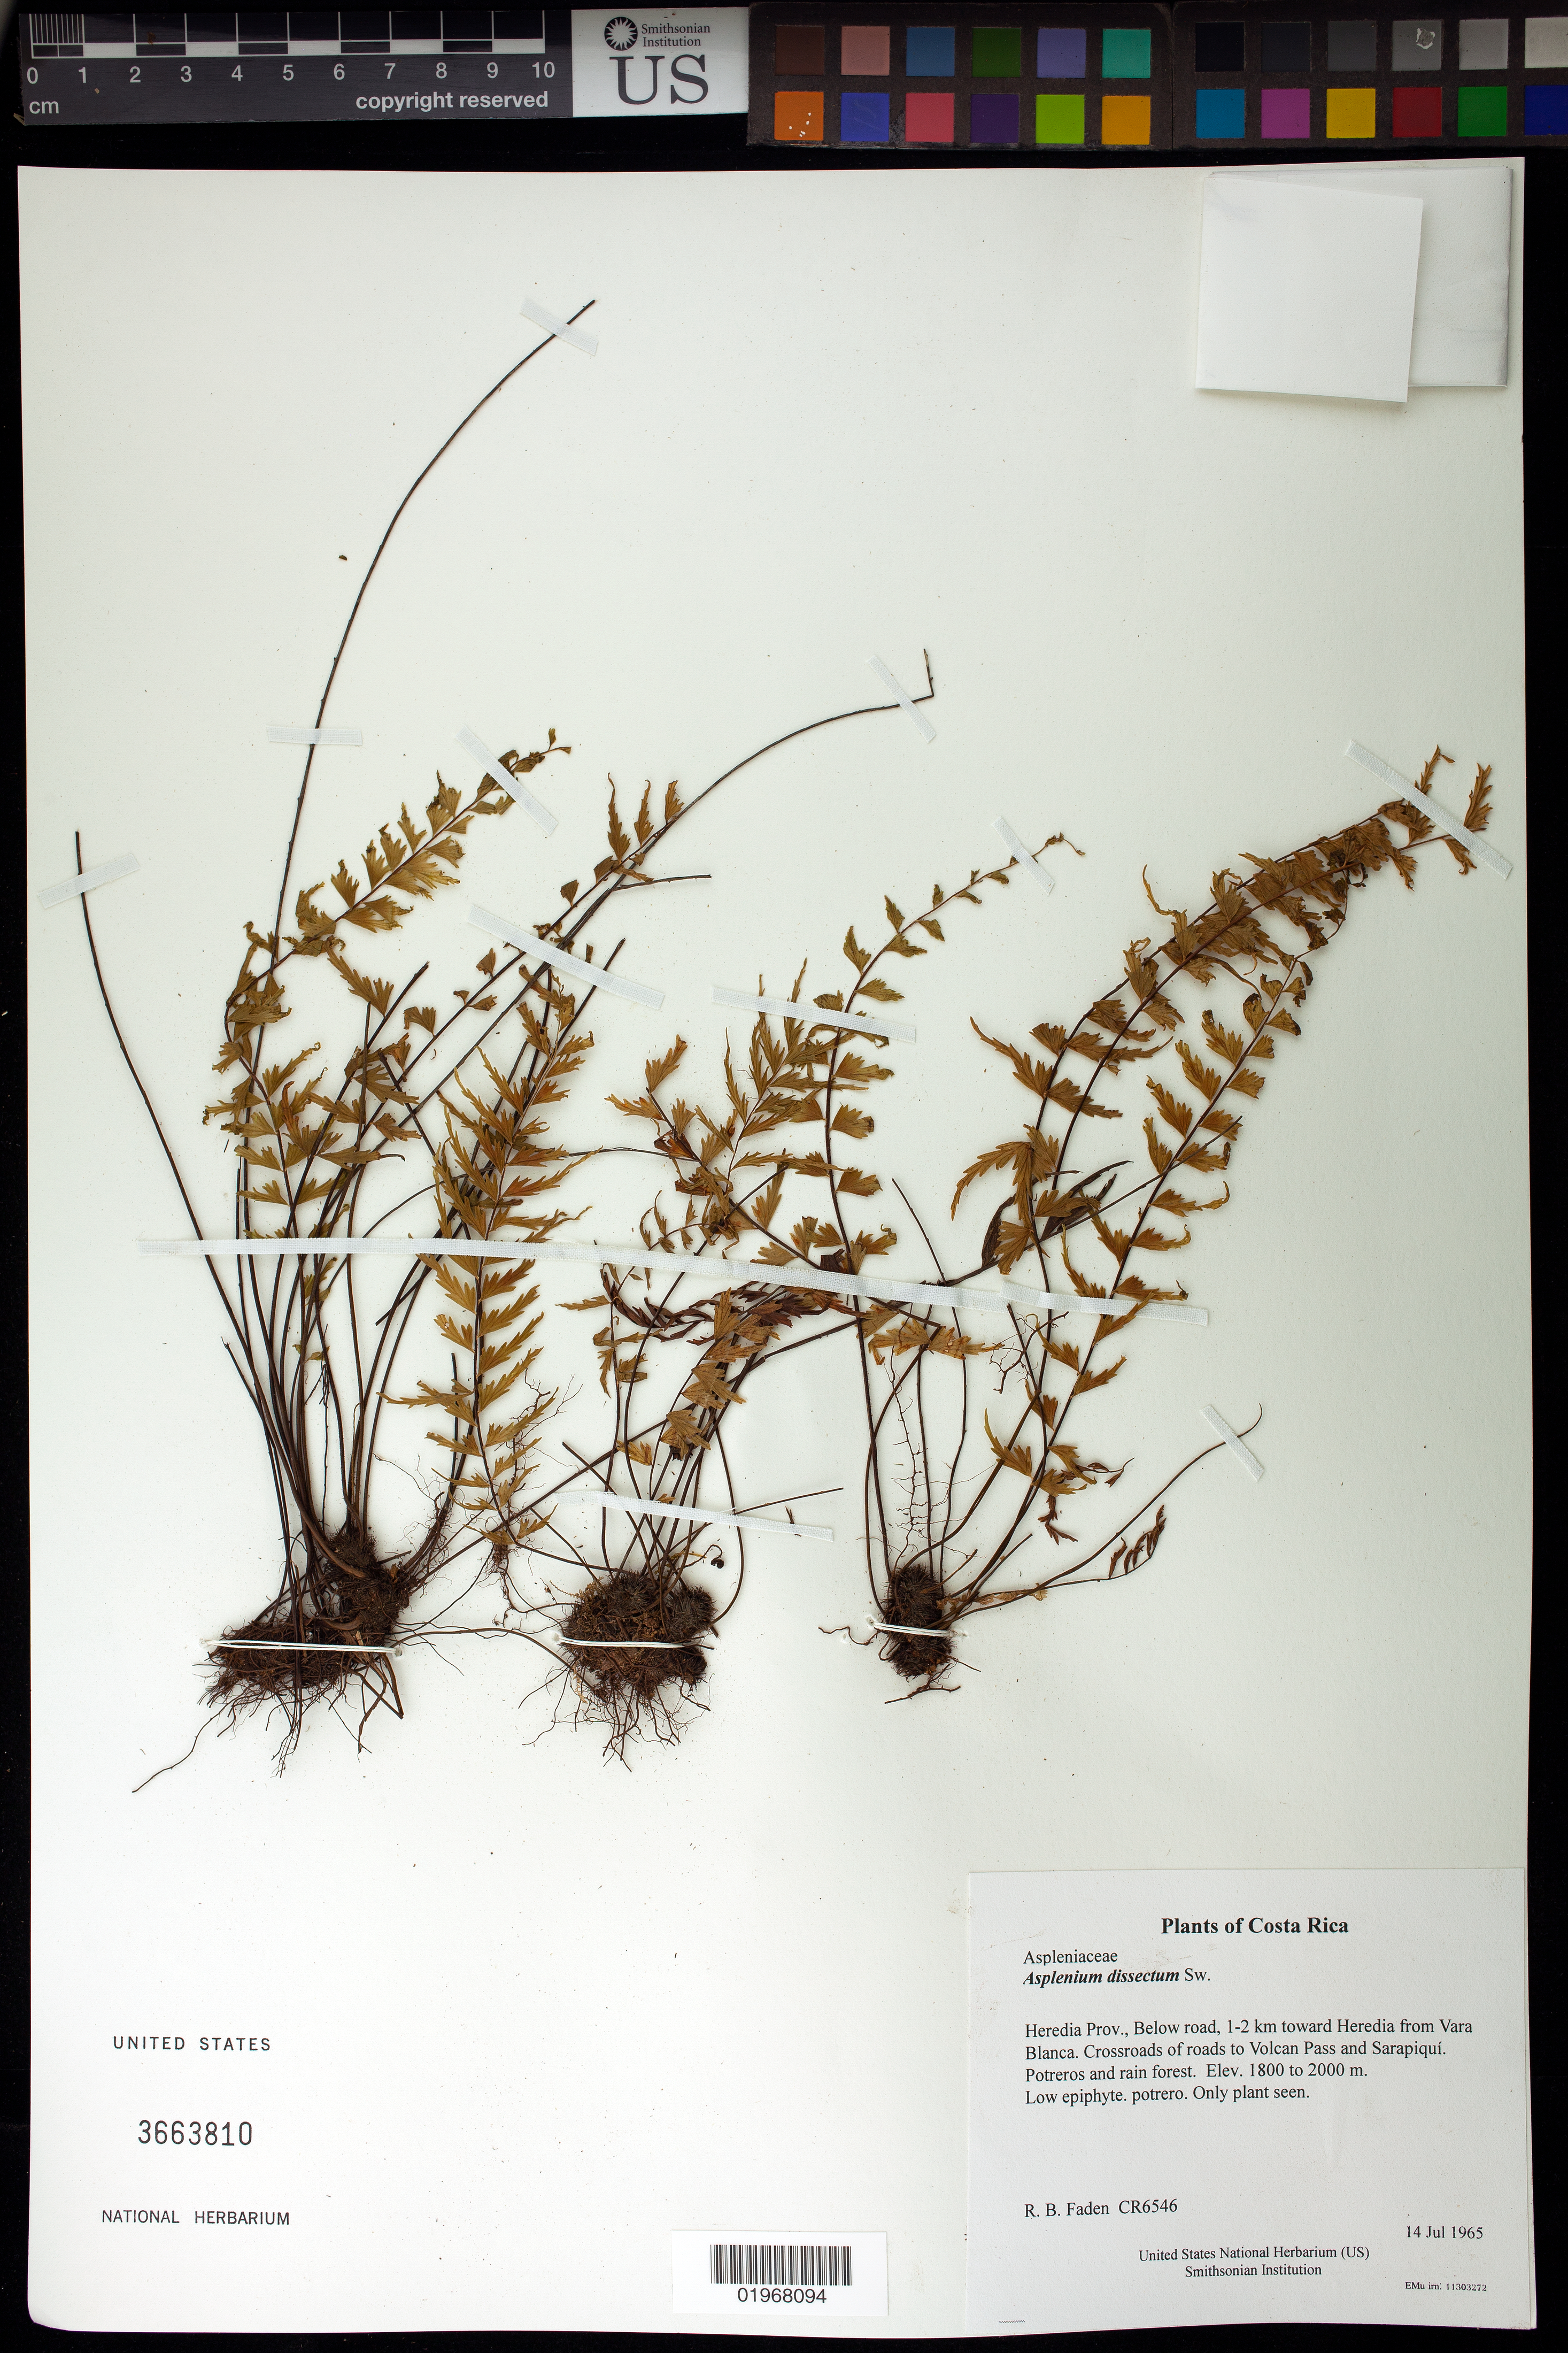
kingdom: Plantae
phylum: Tracheophyta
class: Polypodiopsida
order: Polypodiales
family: Aspleniaceae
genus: Asplenium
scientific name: Asplenium dissectum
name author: Sw.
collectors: R. B. Faden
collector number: CR6546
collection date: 1965-07-14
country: Costa Rica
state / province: Heredia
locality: Below road, 1-2 km toward Heredia from Vara Blanca. Crossroads of roads to Volcan Pass and Sarapiquí. Potreros and rain forest.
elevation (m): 1800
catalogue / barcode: US 3663810